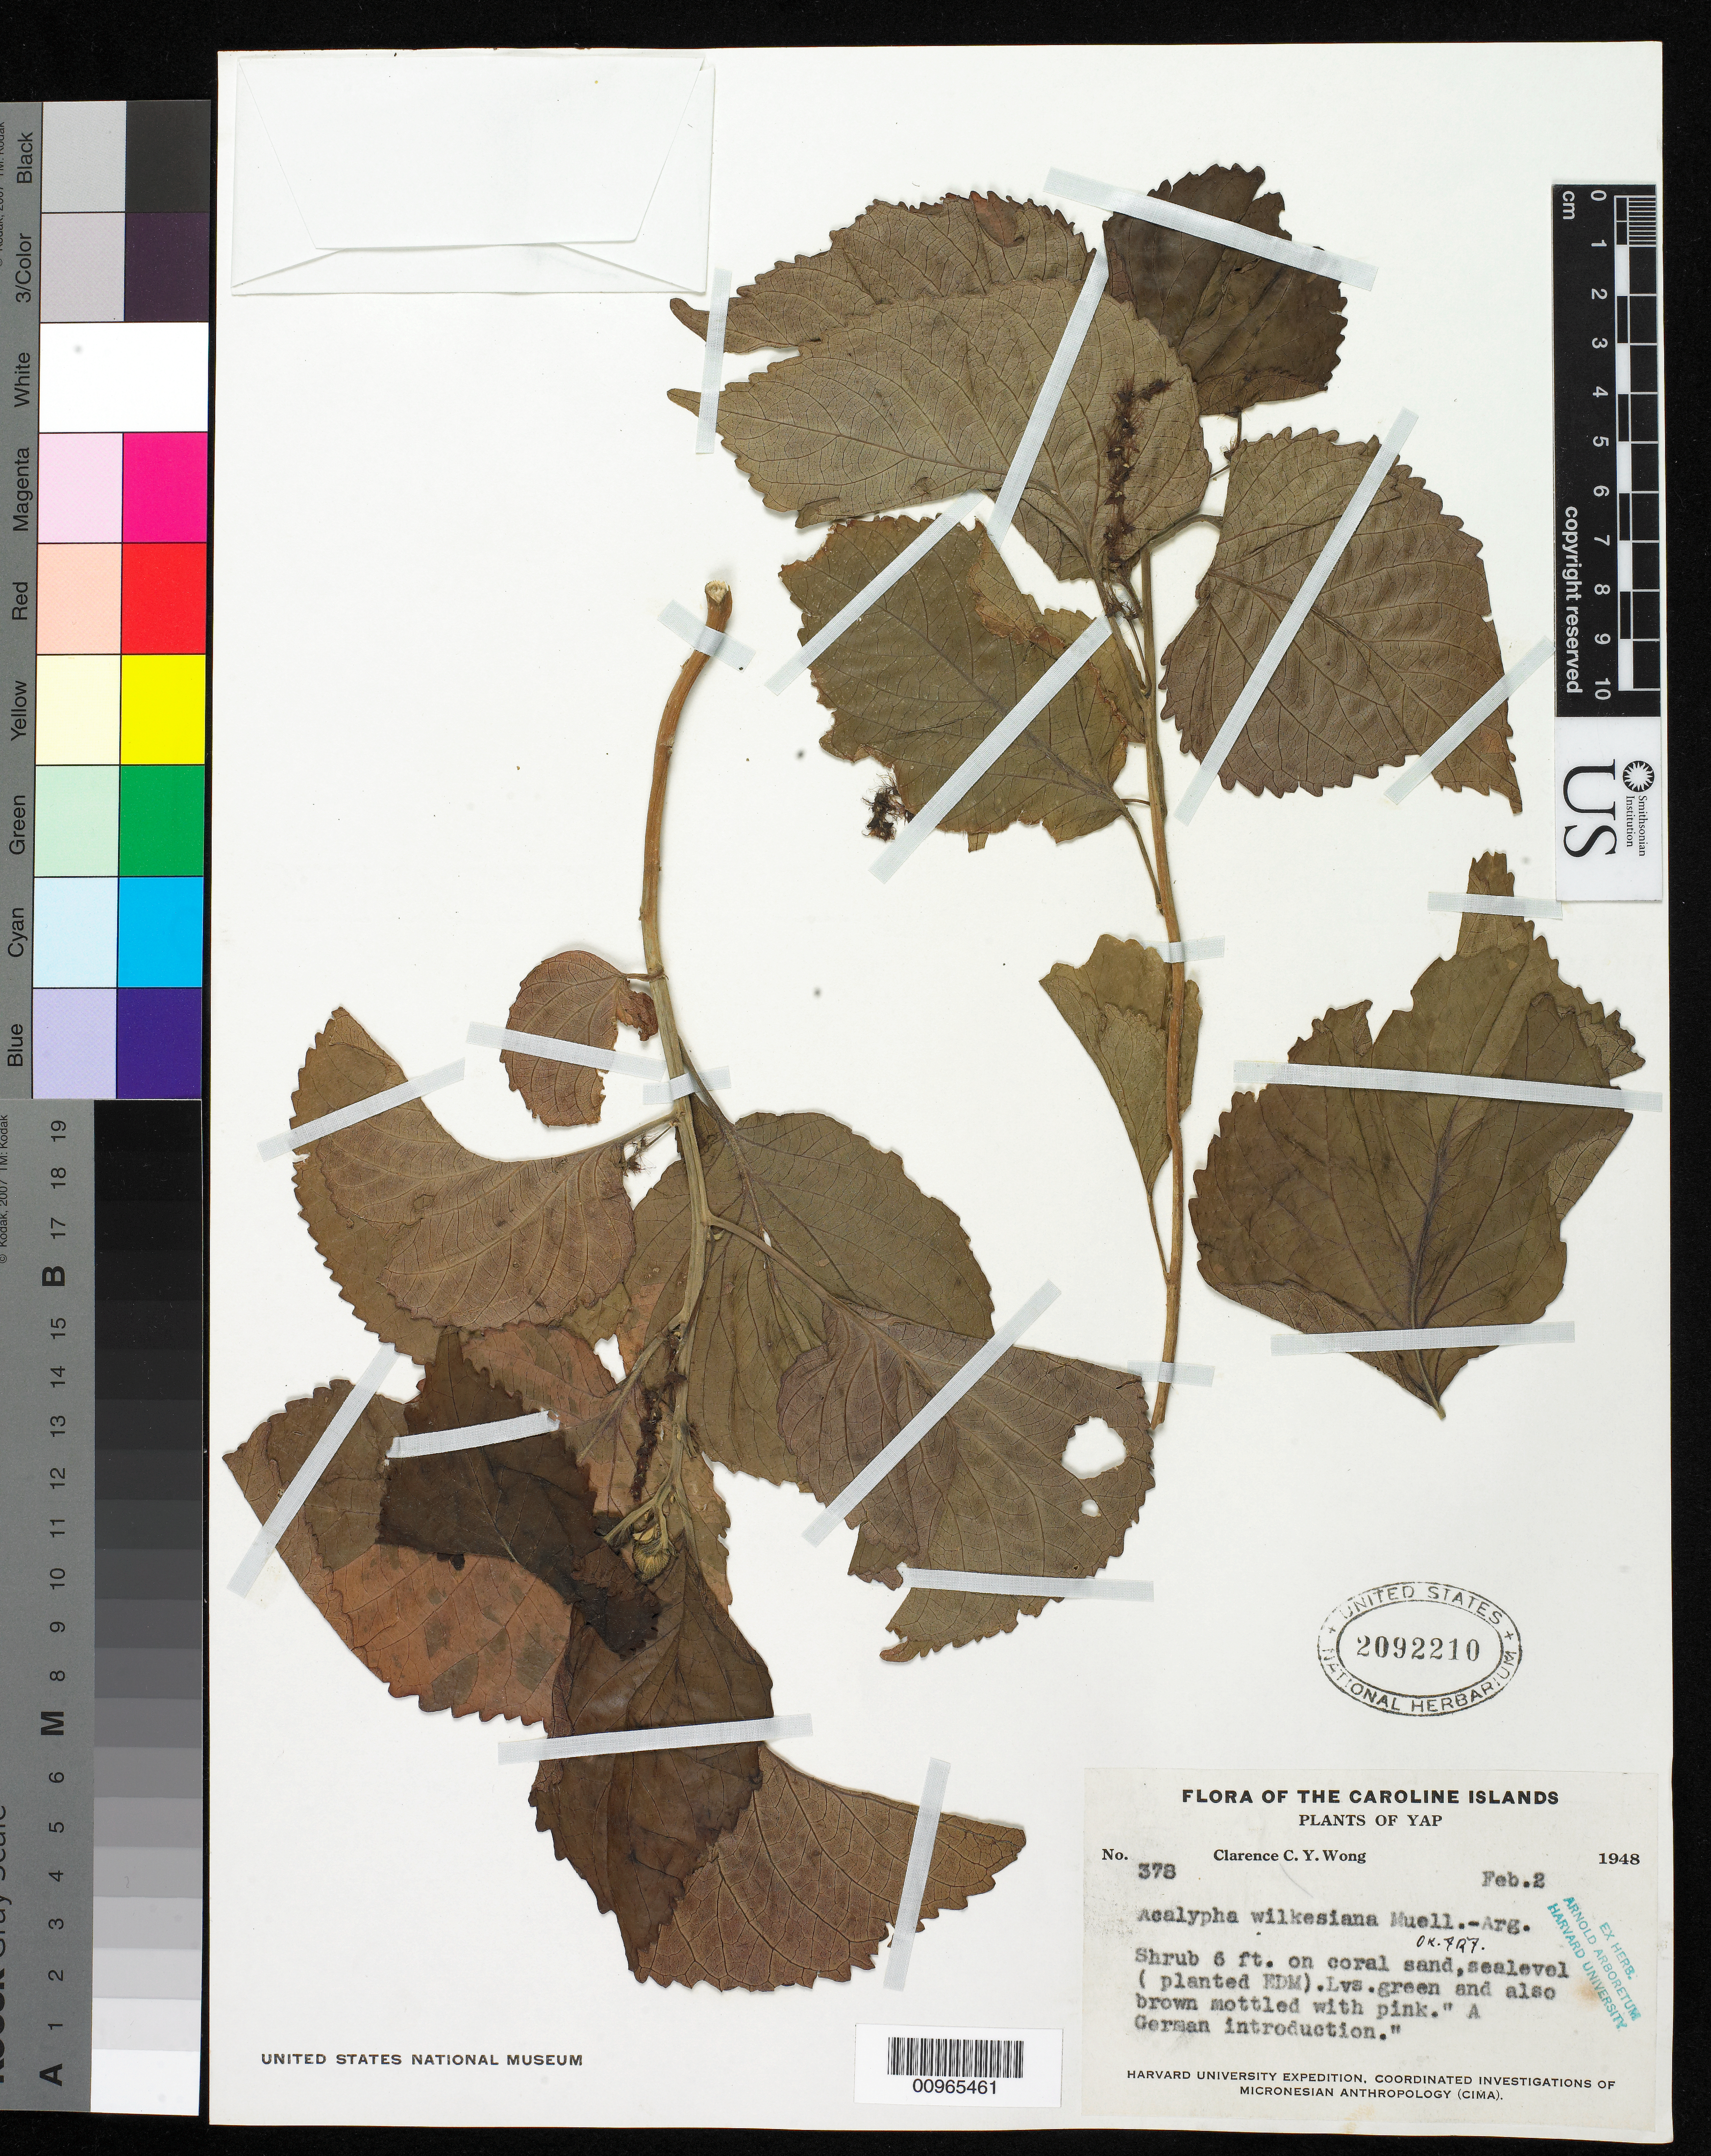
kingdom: Plantae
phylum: Tracheophyta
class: Magnoliopsida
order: Malpighiales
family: Euphorbiaceae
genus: Acalypha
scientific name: Acalypha wilkesiana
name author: Müll. Arg. in DC.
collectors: C. Wong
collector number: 378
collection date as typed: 02 Feb 1948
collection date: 1948-02-02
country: Micronesia, Federated States of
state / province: Yap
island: Yap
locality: Yap, Caroline Islands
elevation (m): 0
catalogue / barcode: US 2092210